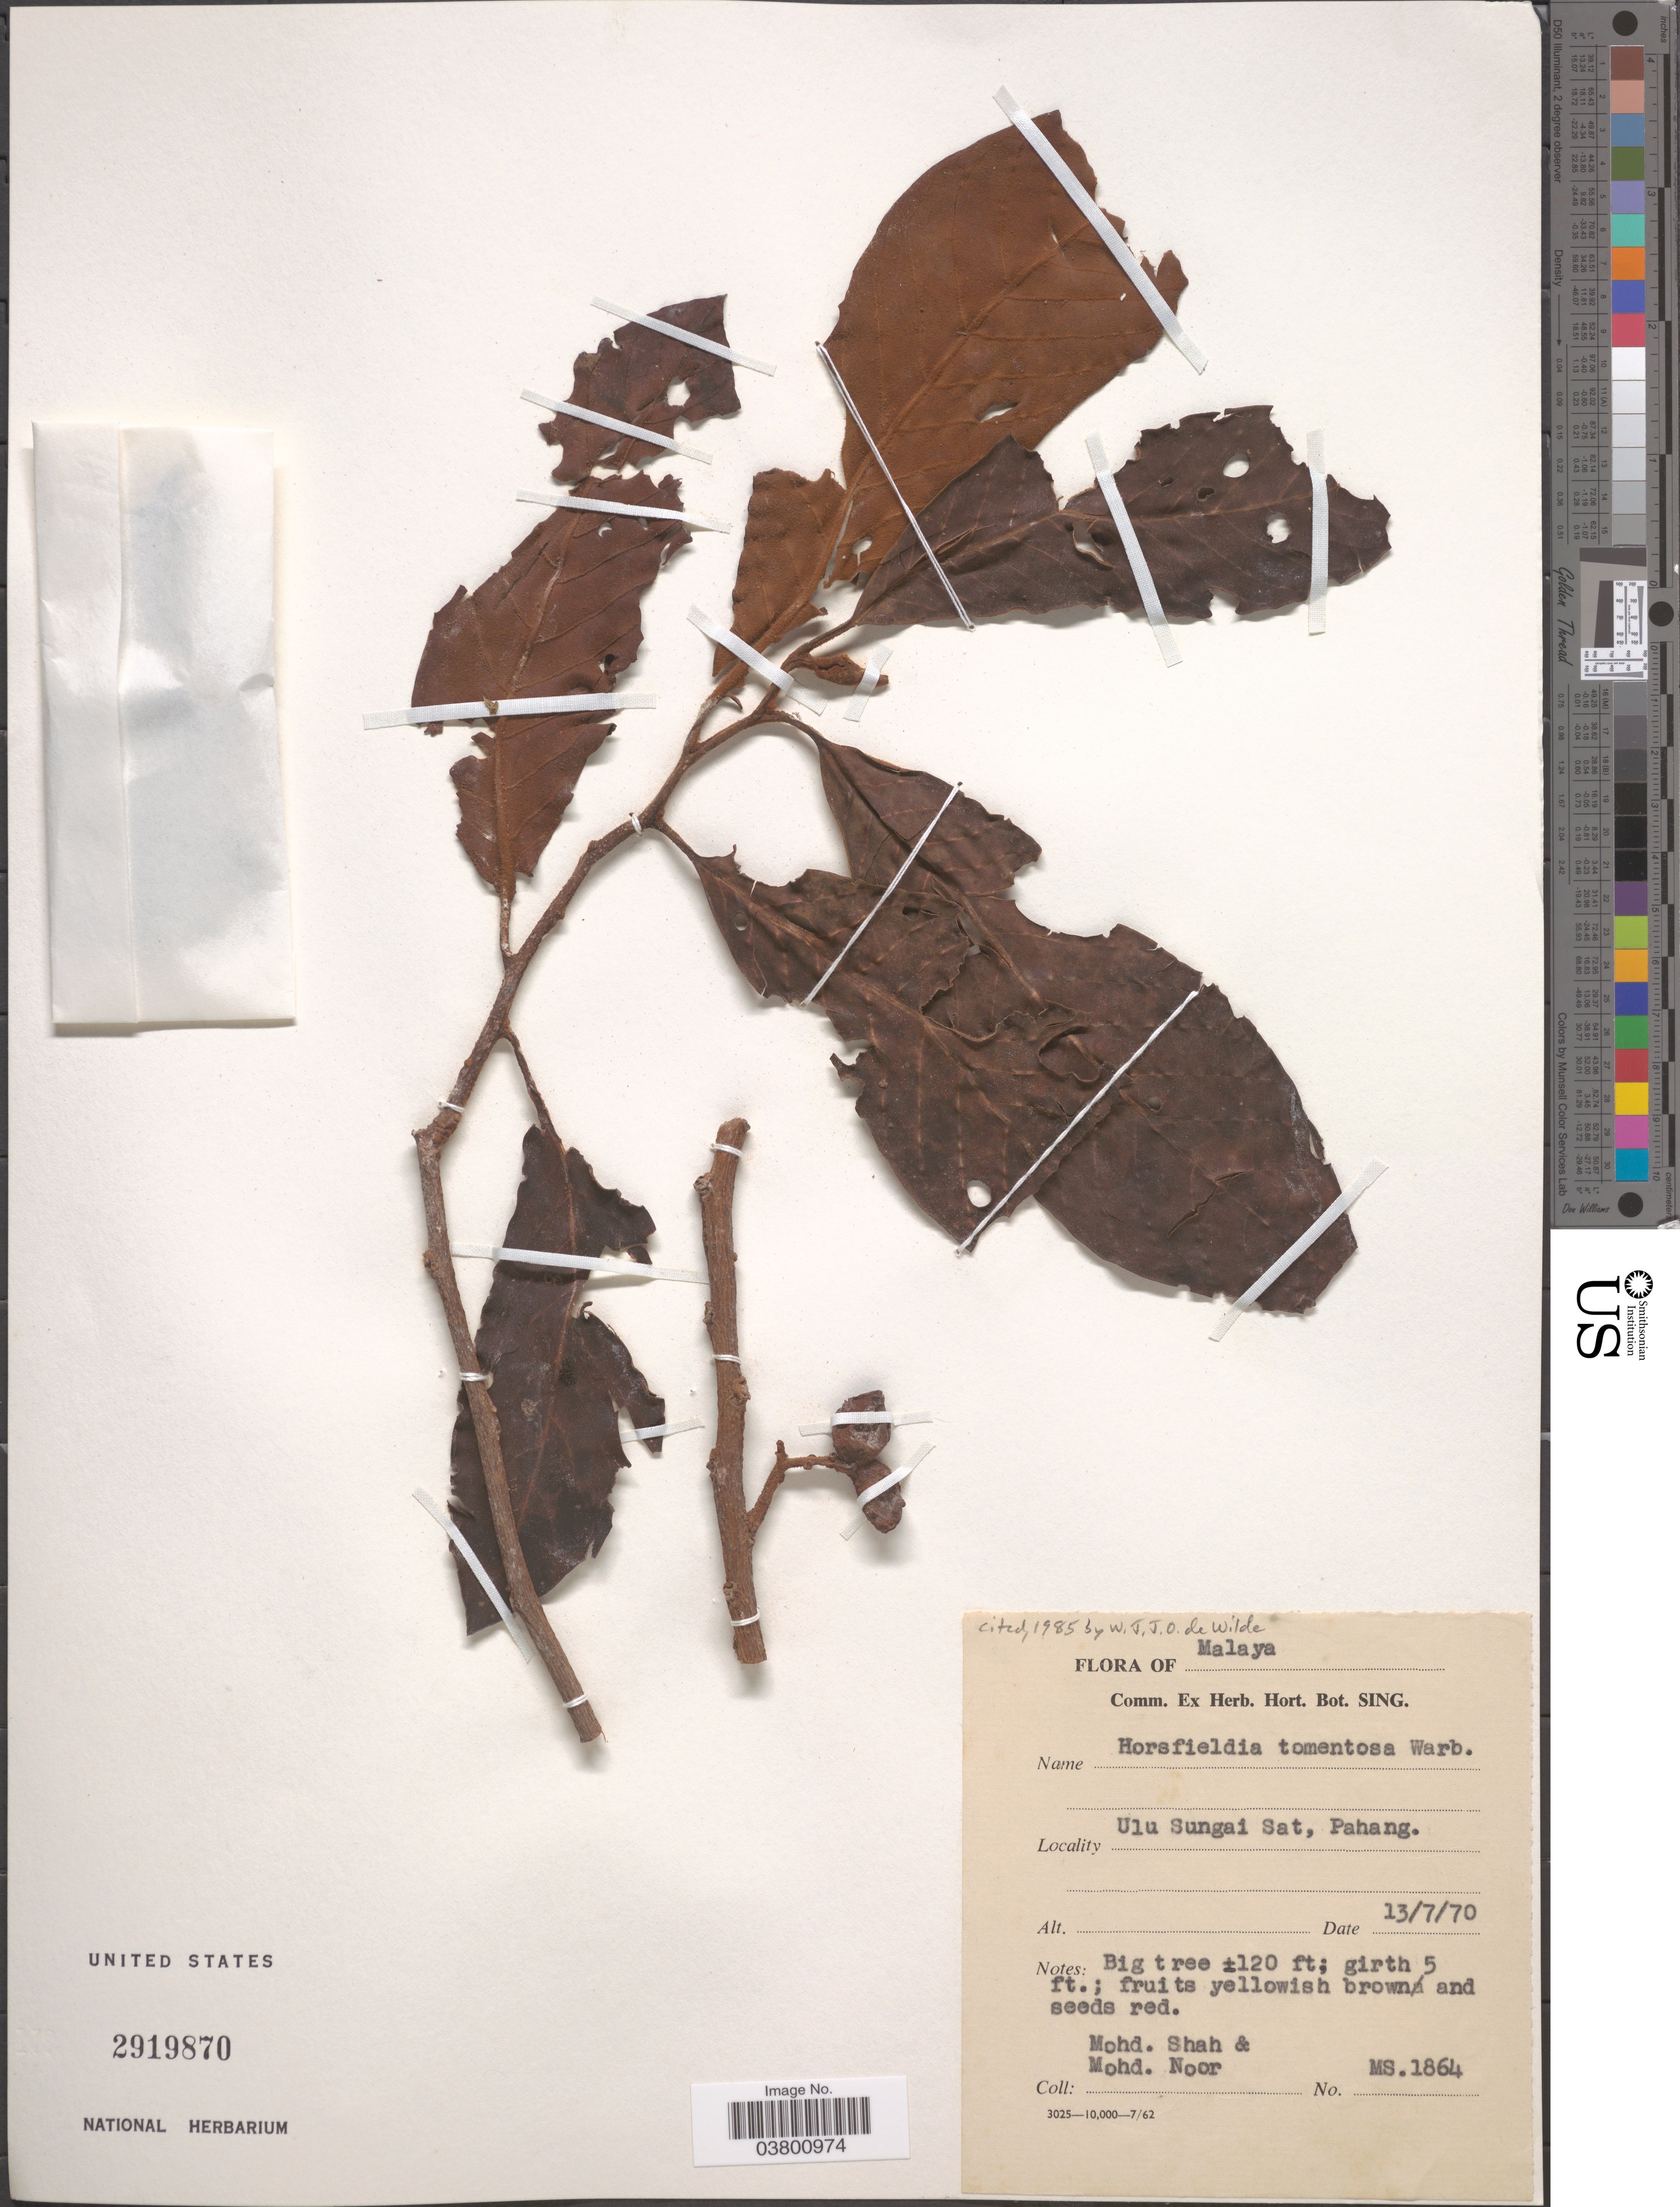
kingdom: Plantae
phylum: Tracheophyta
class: Magnoliopsida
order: Magnoliales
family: Myristicaceae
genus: Horsfieldia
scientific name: Horsfieldia tomentosa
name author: Warb.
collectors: M. Shah & M. Noor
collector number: MS1864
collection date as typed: Transcribed d/m/y: 13/7/70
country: Malaysia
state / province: Pahang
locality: Malaya. Ulu Sungai Sat.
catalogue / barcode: US 2919870